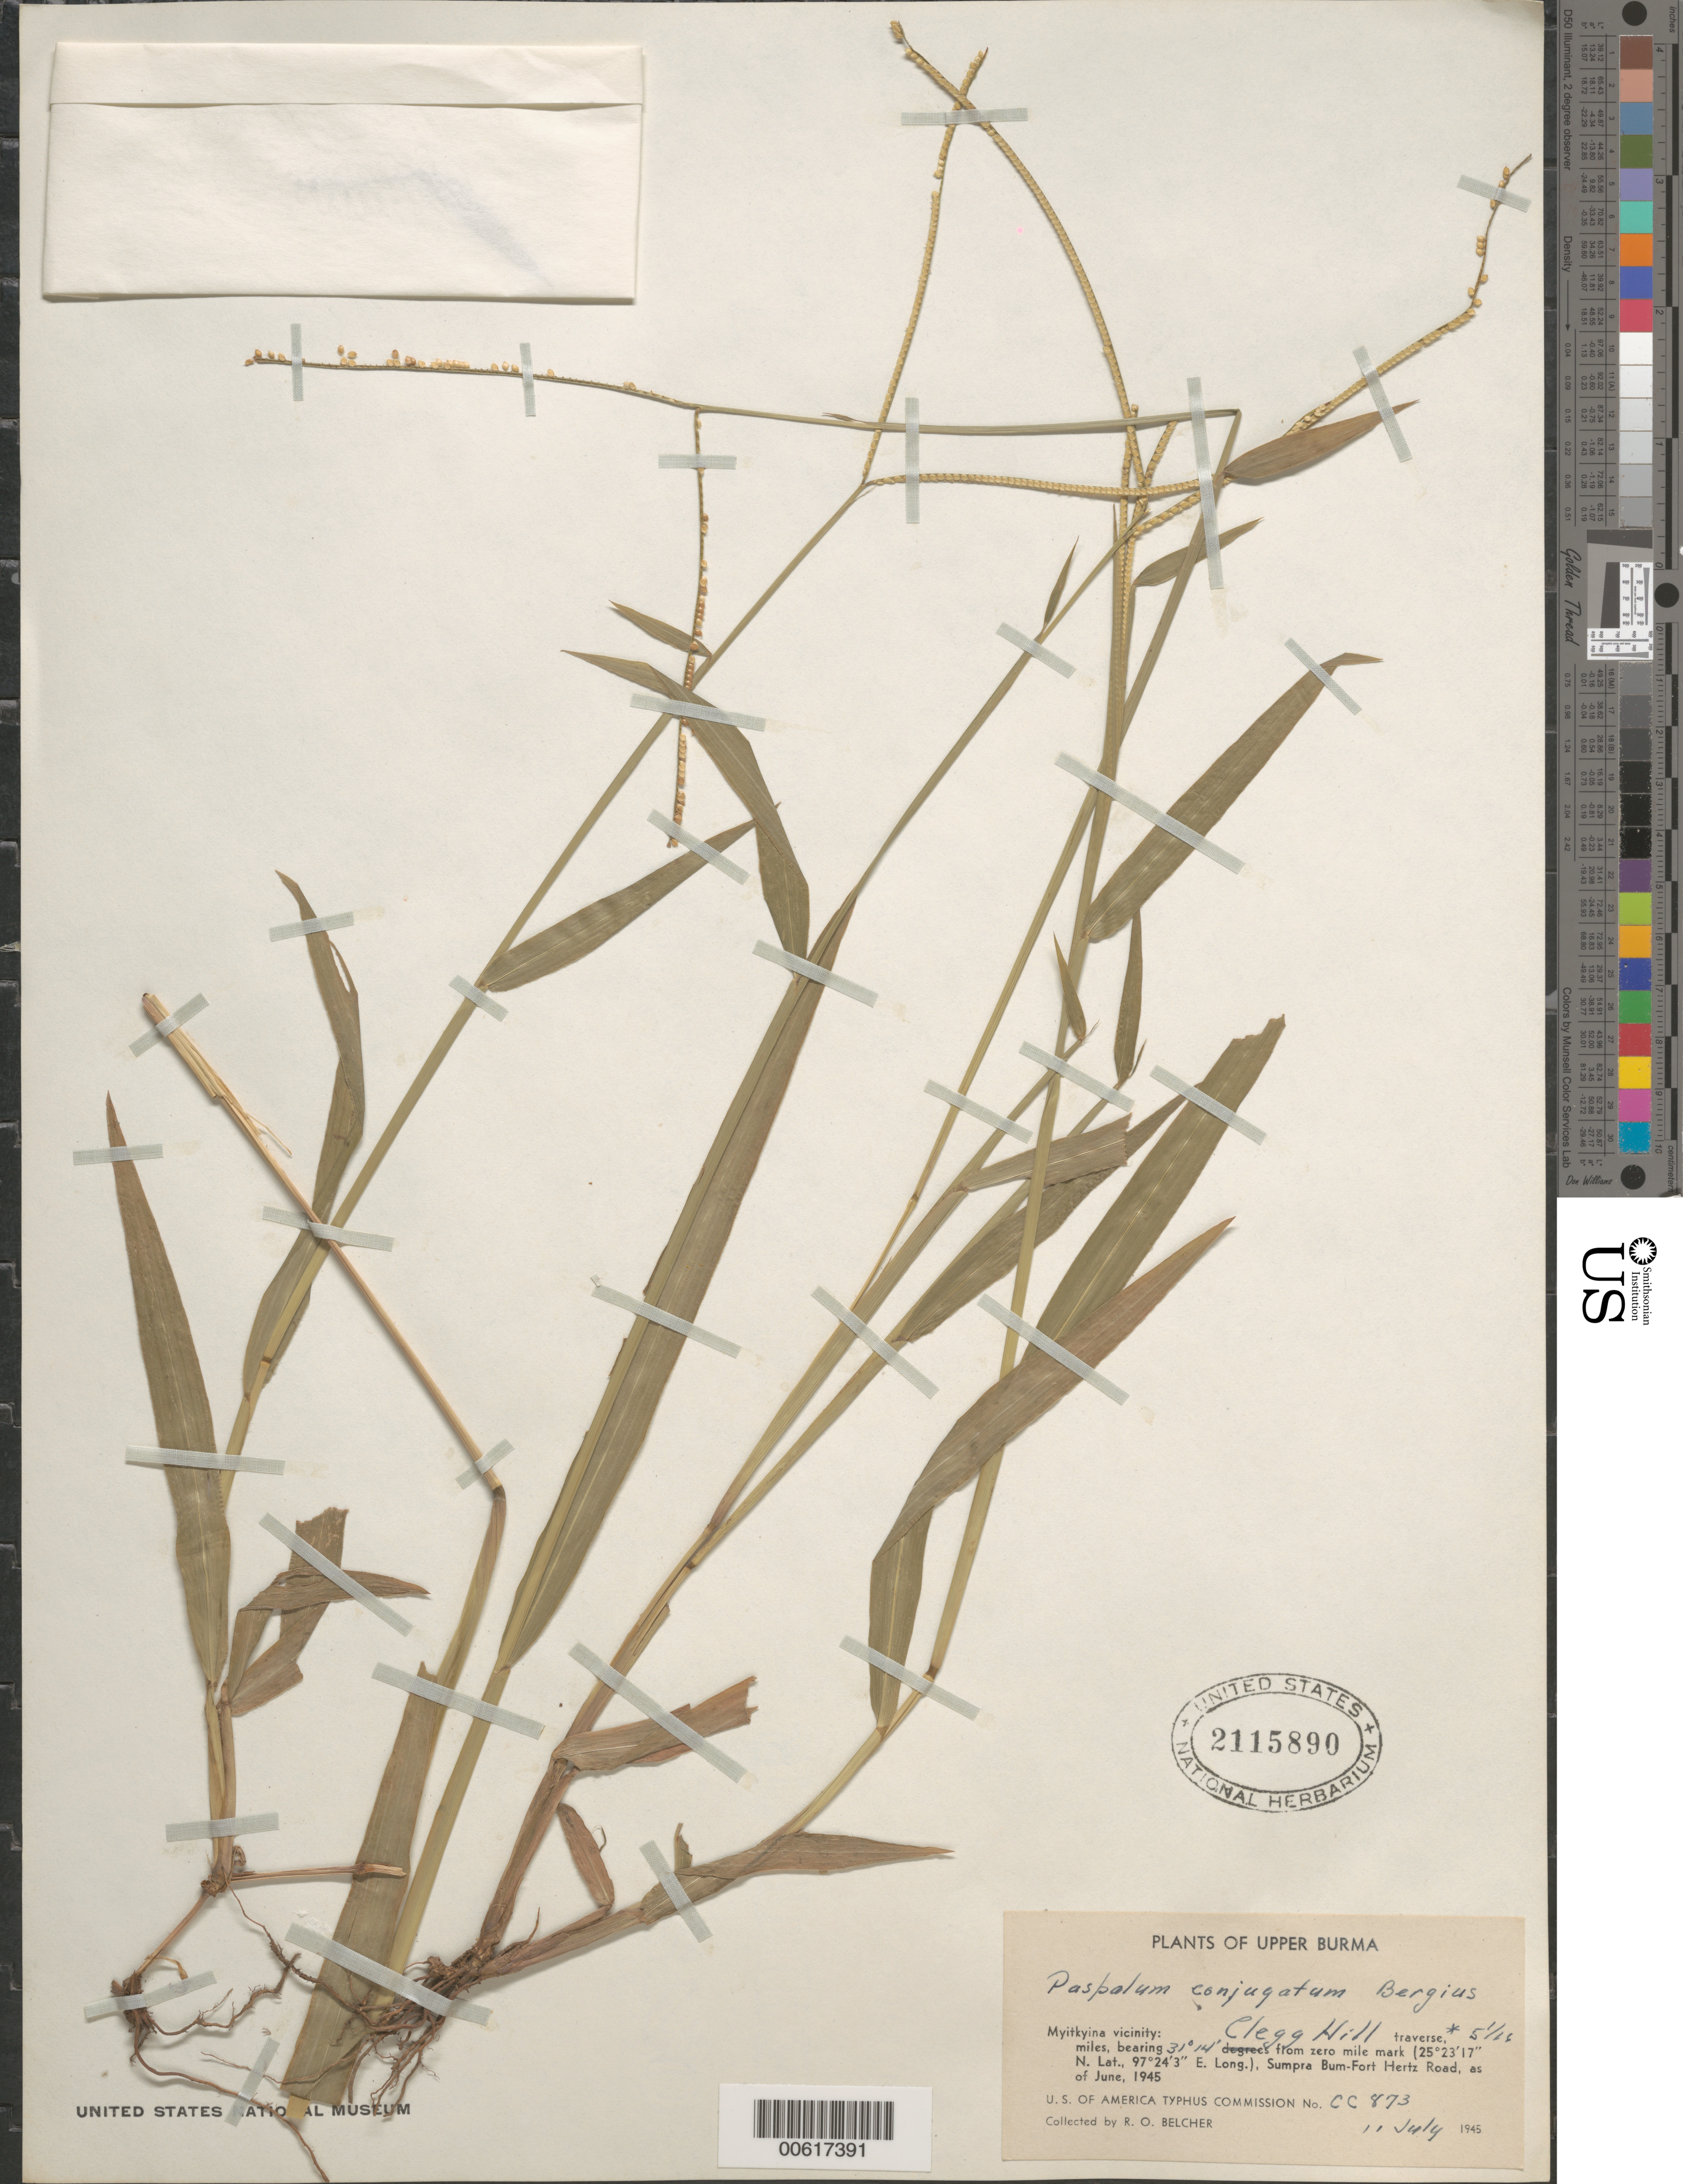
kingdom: Plantae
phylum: Tracheophyta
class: Liliopsida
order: Poales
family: Poaceae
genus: Paspalum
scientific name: Paspalum conjugatum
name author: P.J. Bergius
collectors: R. Belcher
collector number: CC 873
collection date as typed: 11 Jul 1945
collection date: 1945-07-11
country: Myanmar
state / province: Kachin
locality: Myitkyina, Clegg Hill, traverse, 5 1/2 miles. Supra Bum-Fort Hertz Road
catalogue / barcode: US 2115890